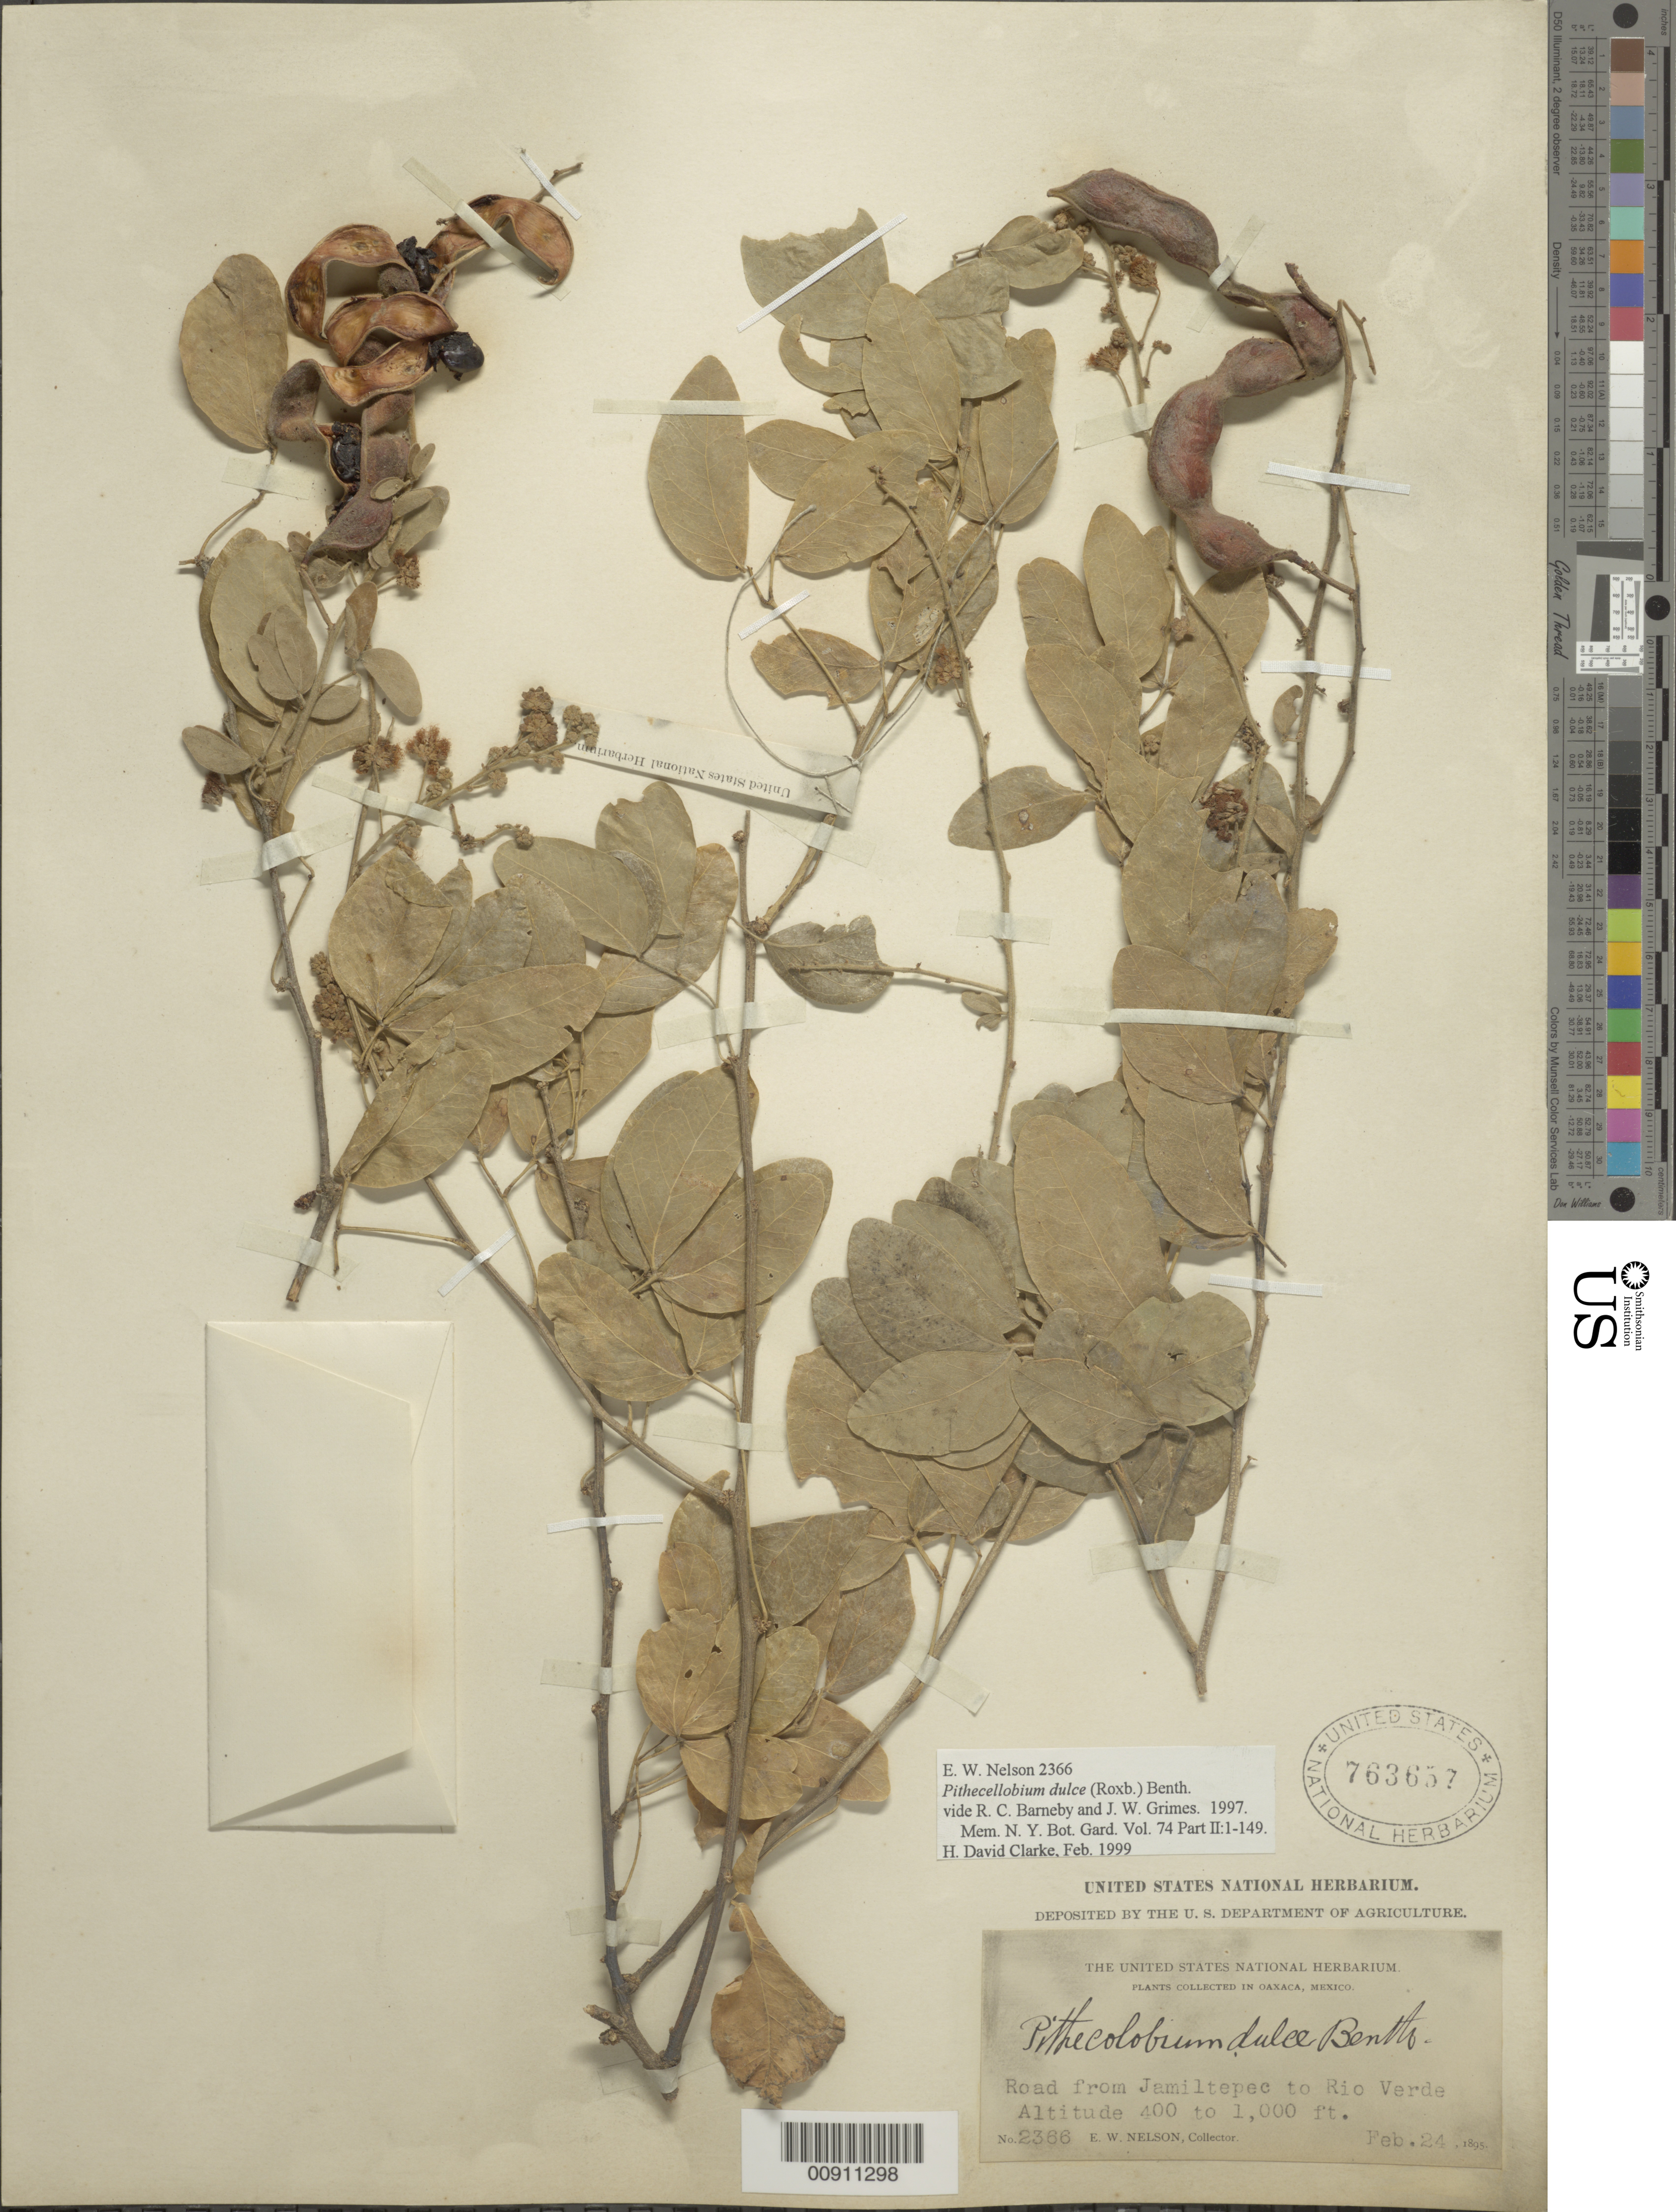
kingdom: Plantae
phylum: Tracheophyta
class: Magnoliopsida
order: Fabales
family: Fabaceae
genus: Pithecellobium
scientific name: Pithecellobium dulce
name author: (Roxb.) Benth.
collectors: E. W. Nelson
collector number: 2366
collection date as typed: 24 Feb 1895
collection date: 1895-02-24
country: Mexico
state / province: Oaxaca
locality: Road from Jamiltepec to Río Verde.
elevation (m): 122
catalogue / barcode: US 763657